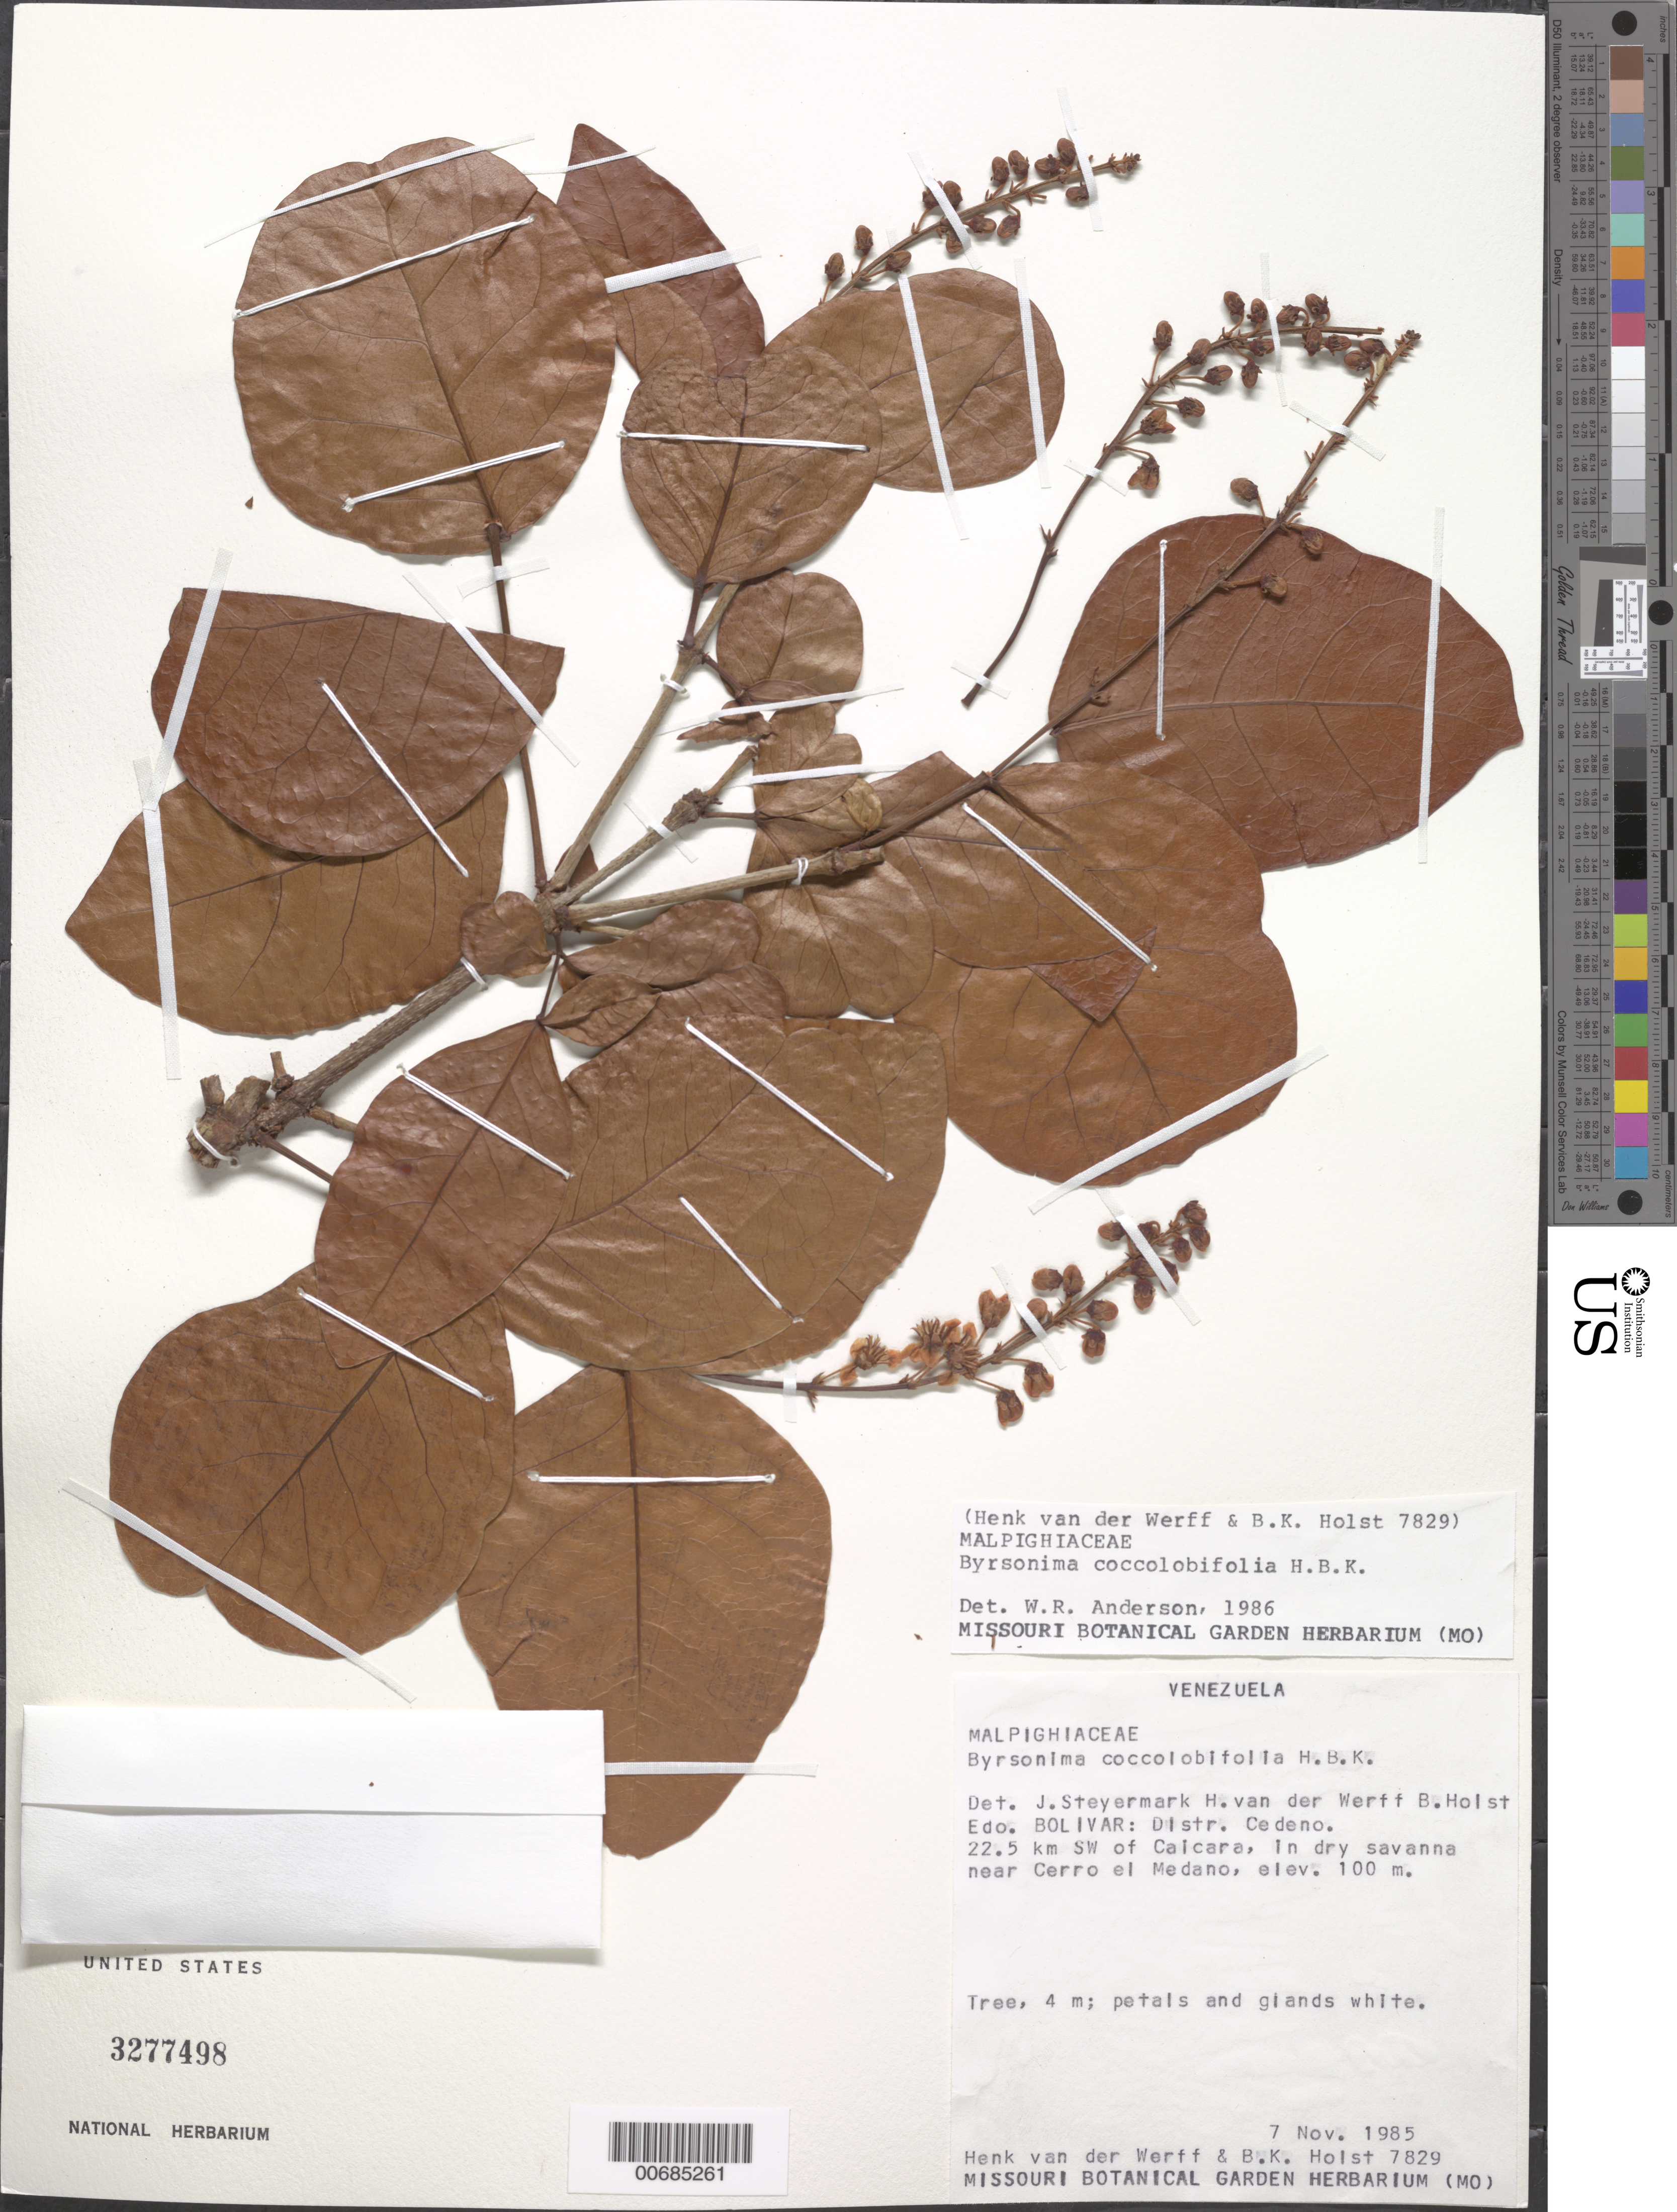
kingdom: Plantae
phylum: Tracheophyta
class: Magnoliopsida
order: Malpighiales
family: Malpighiaceae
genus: Byrsonima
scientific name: Byrsonima coccolobifolia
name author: Kunth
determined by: Anderson, W. R., (MICH), University of Michigan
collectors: H. van der Werff & B. Holst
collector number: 7829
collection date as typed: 7-Nov-85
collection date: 1985-11-07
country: Venezuela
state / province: Bolívar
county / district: Cedeño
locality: Cerro el Medano, near, 22.5 km SW of Caicara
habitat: Dry savanna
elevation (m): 100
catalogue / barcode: US 3277498